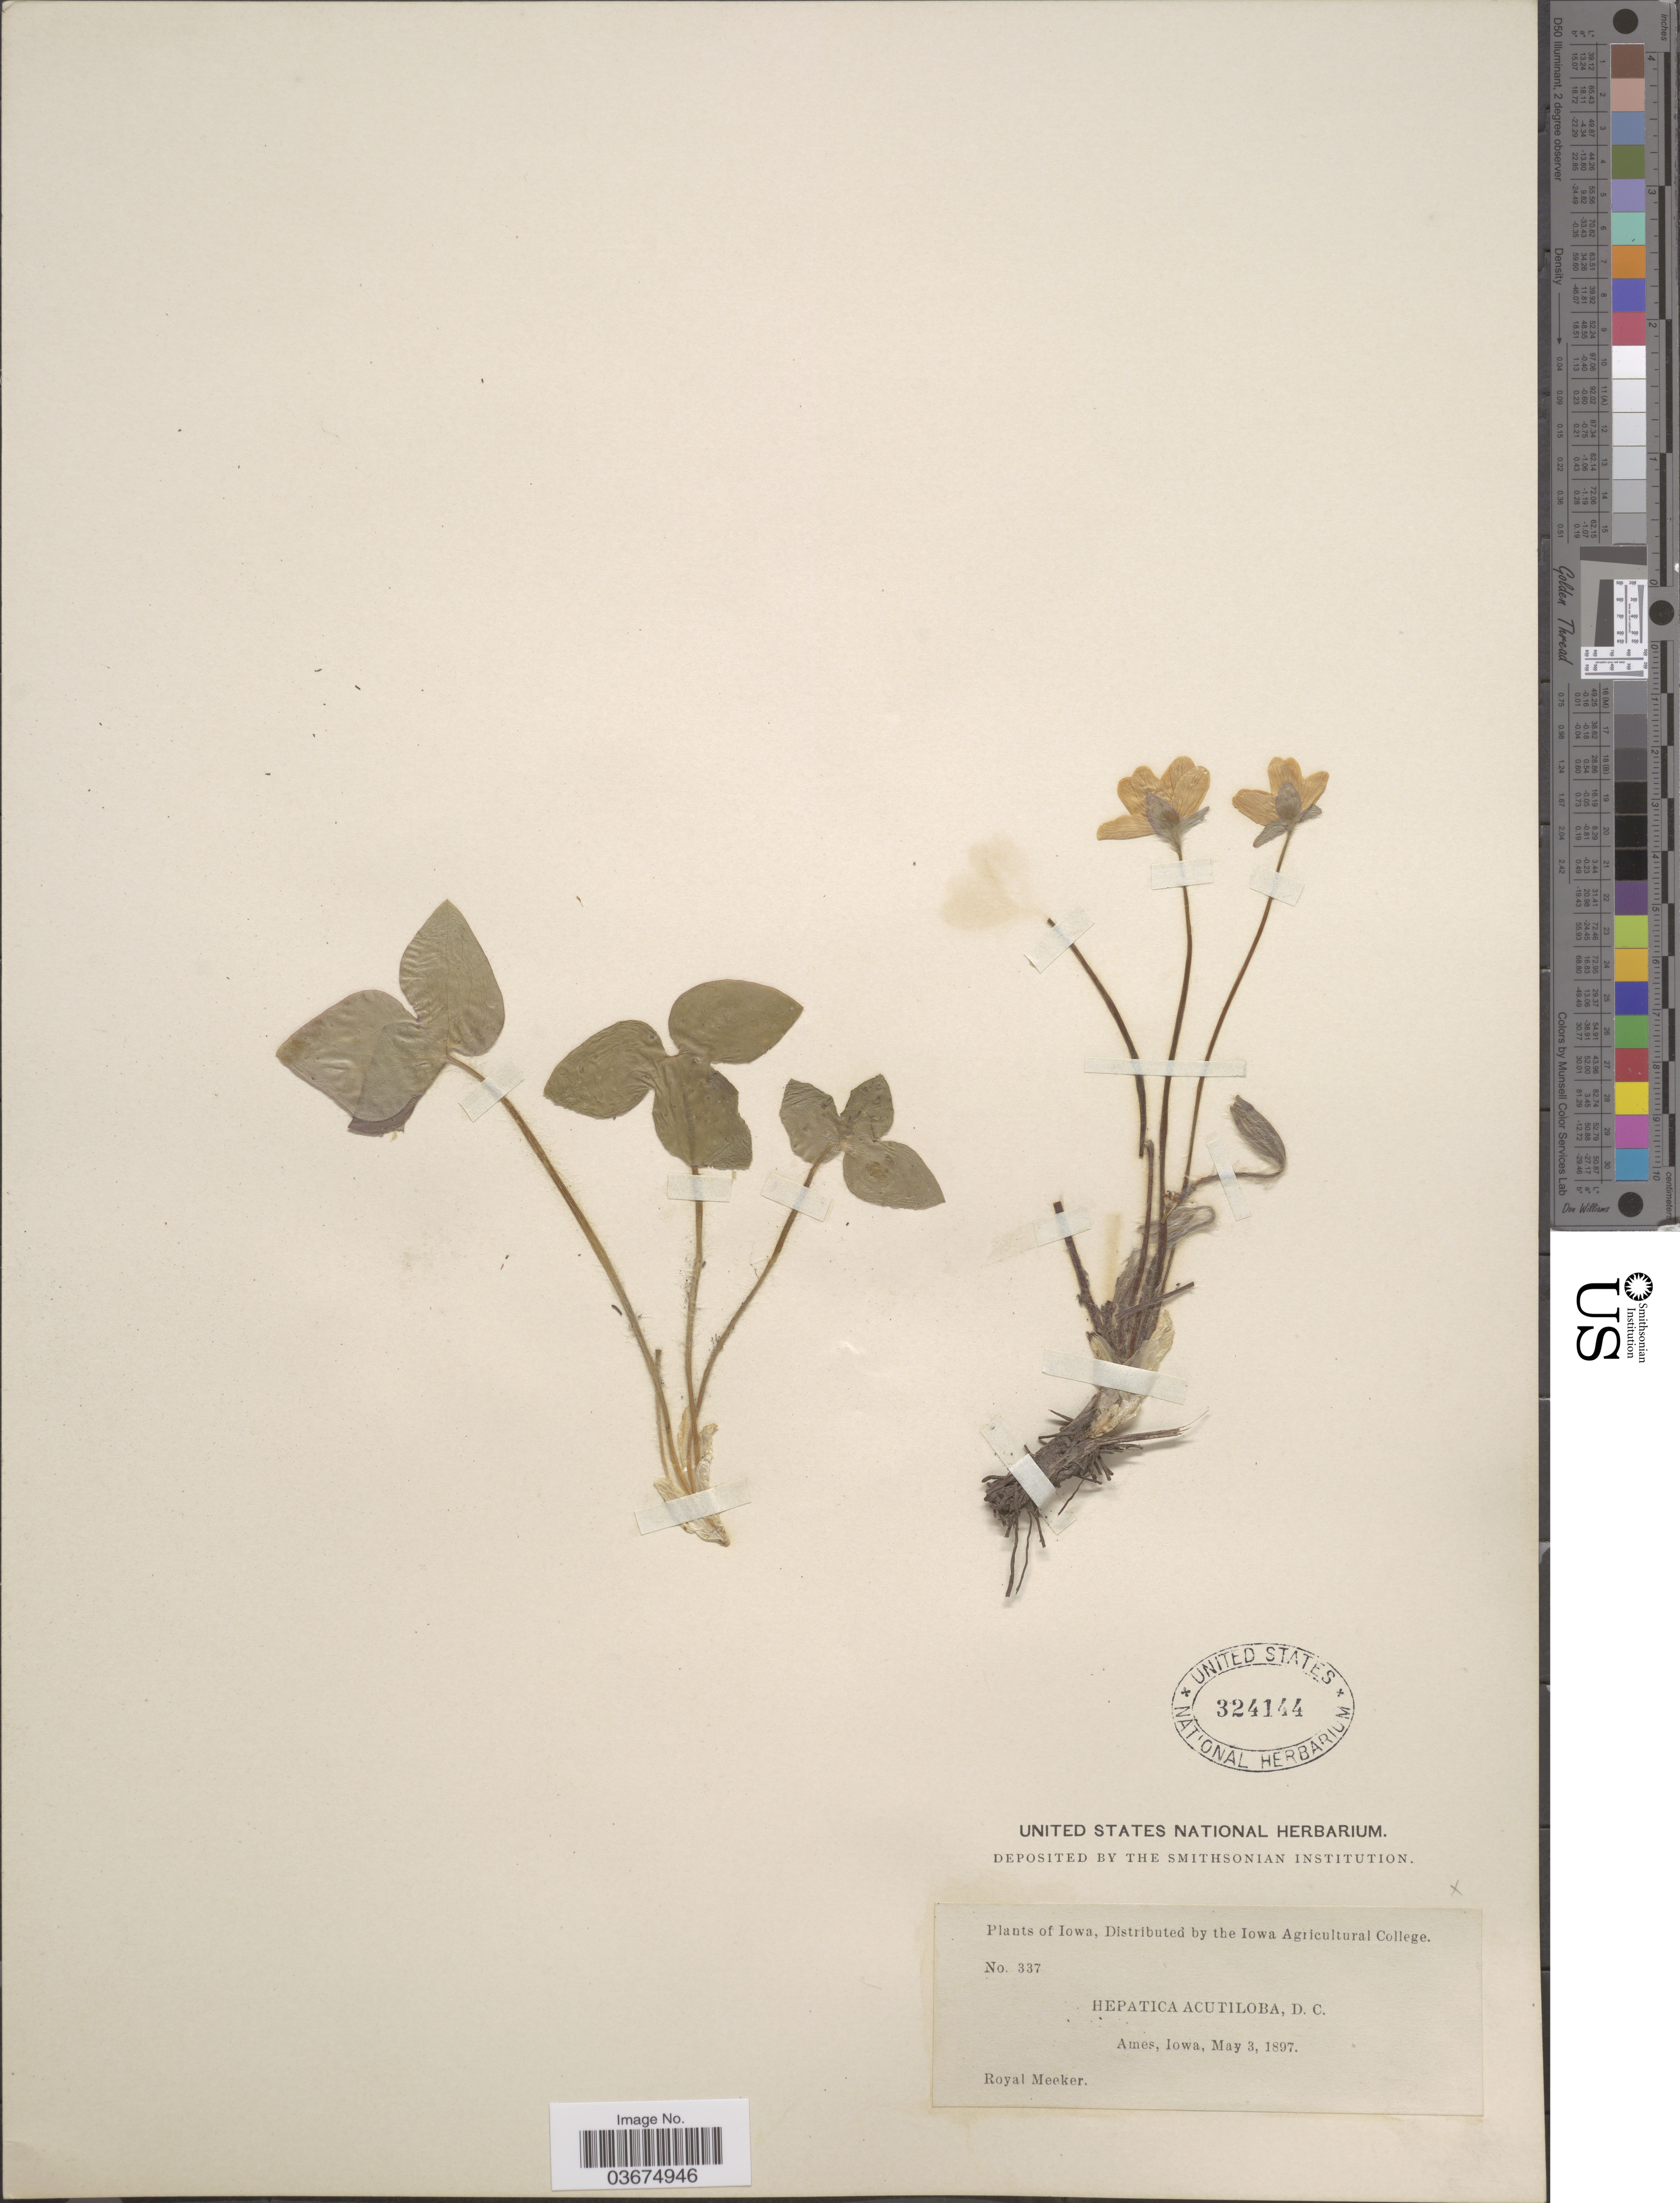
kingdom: Plantae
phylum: Tracheophyta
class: Magnoliopsida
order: Ranunculales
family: Ranunculaceae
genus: Hepatica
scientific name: Hepatica acutiloba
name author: DC.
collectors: R. Meeker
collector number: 337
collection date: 1897-05-03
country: United States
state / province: Iowa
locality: Ames.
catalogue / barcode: US 324144